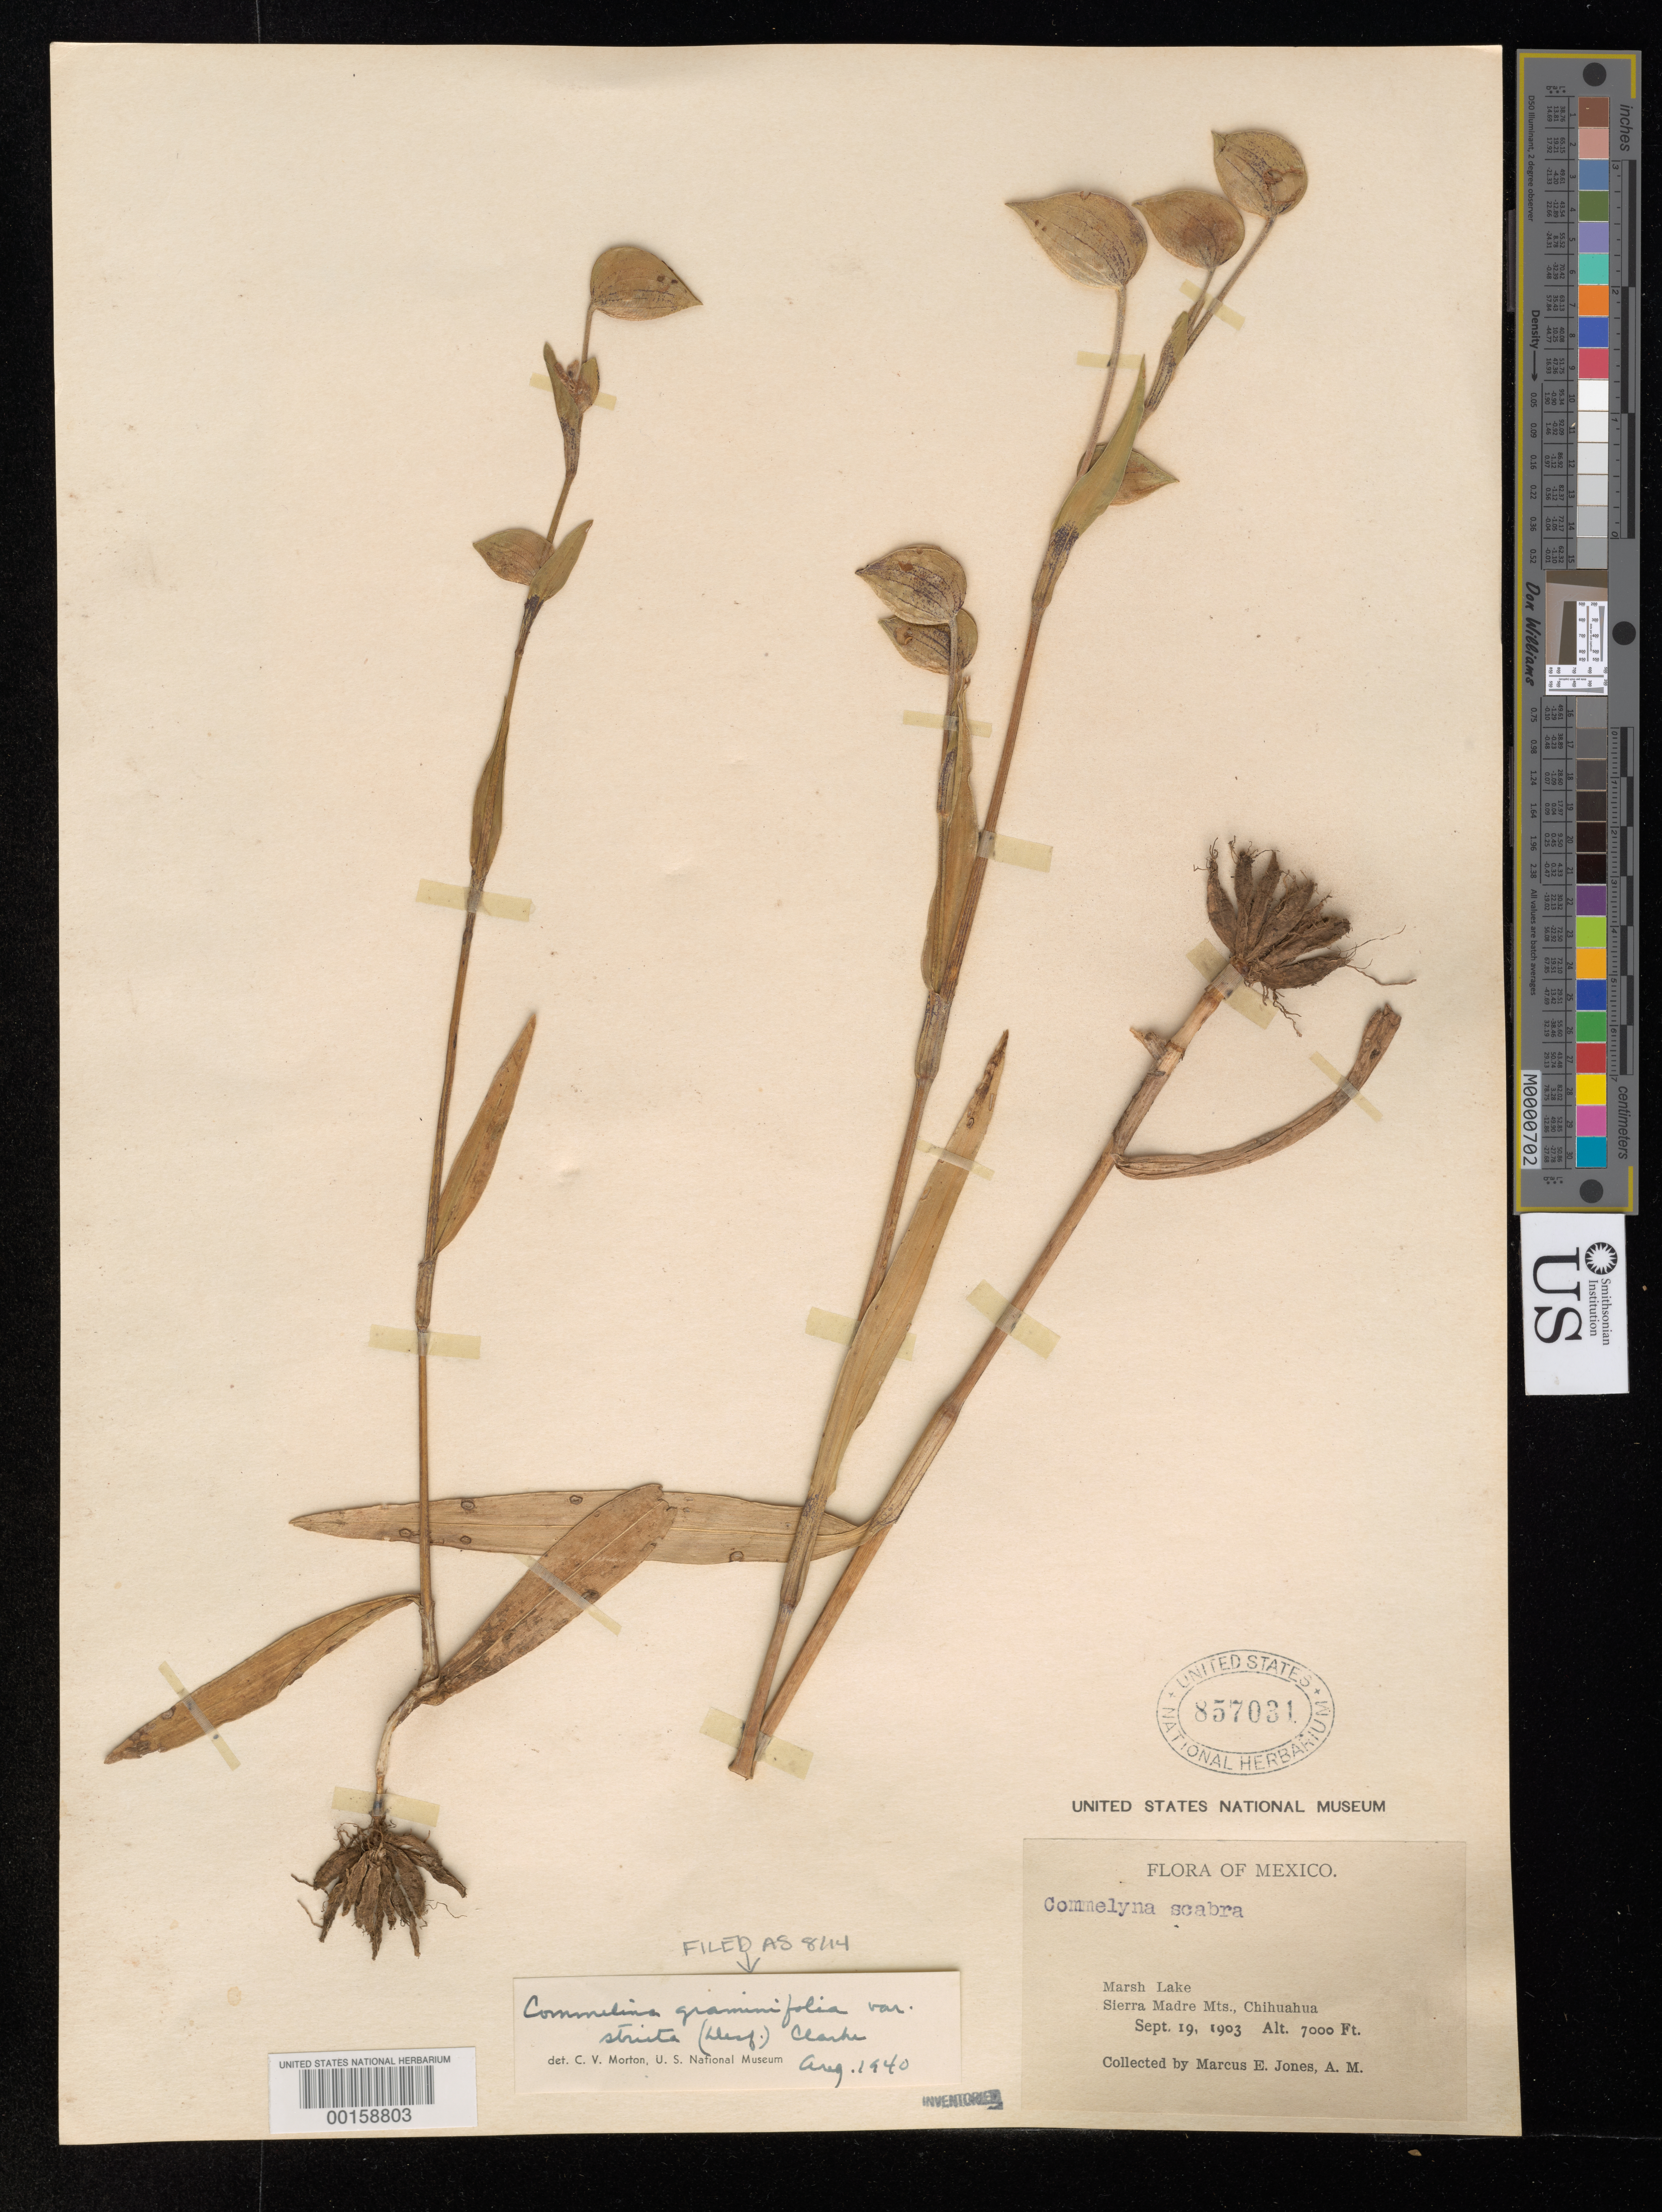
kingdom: Plantae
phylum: Tracheophyta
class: Liliopsida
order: Commelinales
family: Commelinaceae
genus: Commelina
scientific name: Commelina graminifolia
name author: Kunth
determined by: Morton, C. V.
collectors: M. E. Jones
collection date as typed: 19 September 1903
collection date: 1903-09-19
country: Mexico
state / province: Chihuahua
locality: Sierra Madre mountains; Marsh Lake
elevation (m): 2135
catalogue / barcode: US 857031